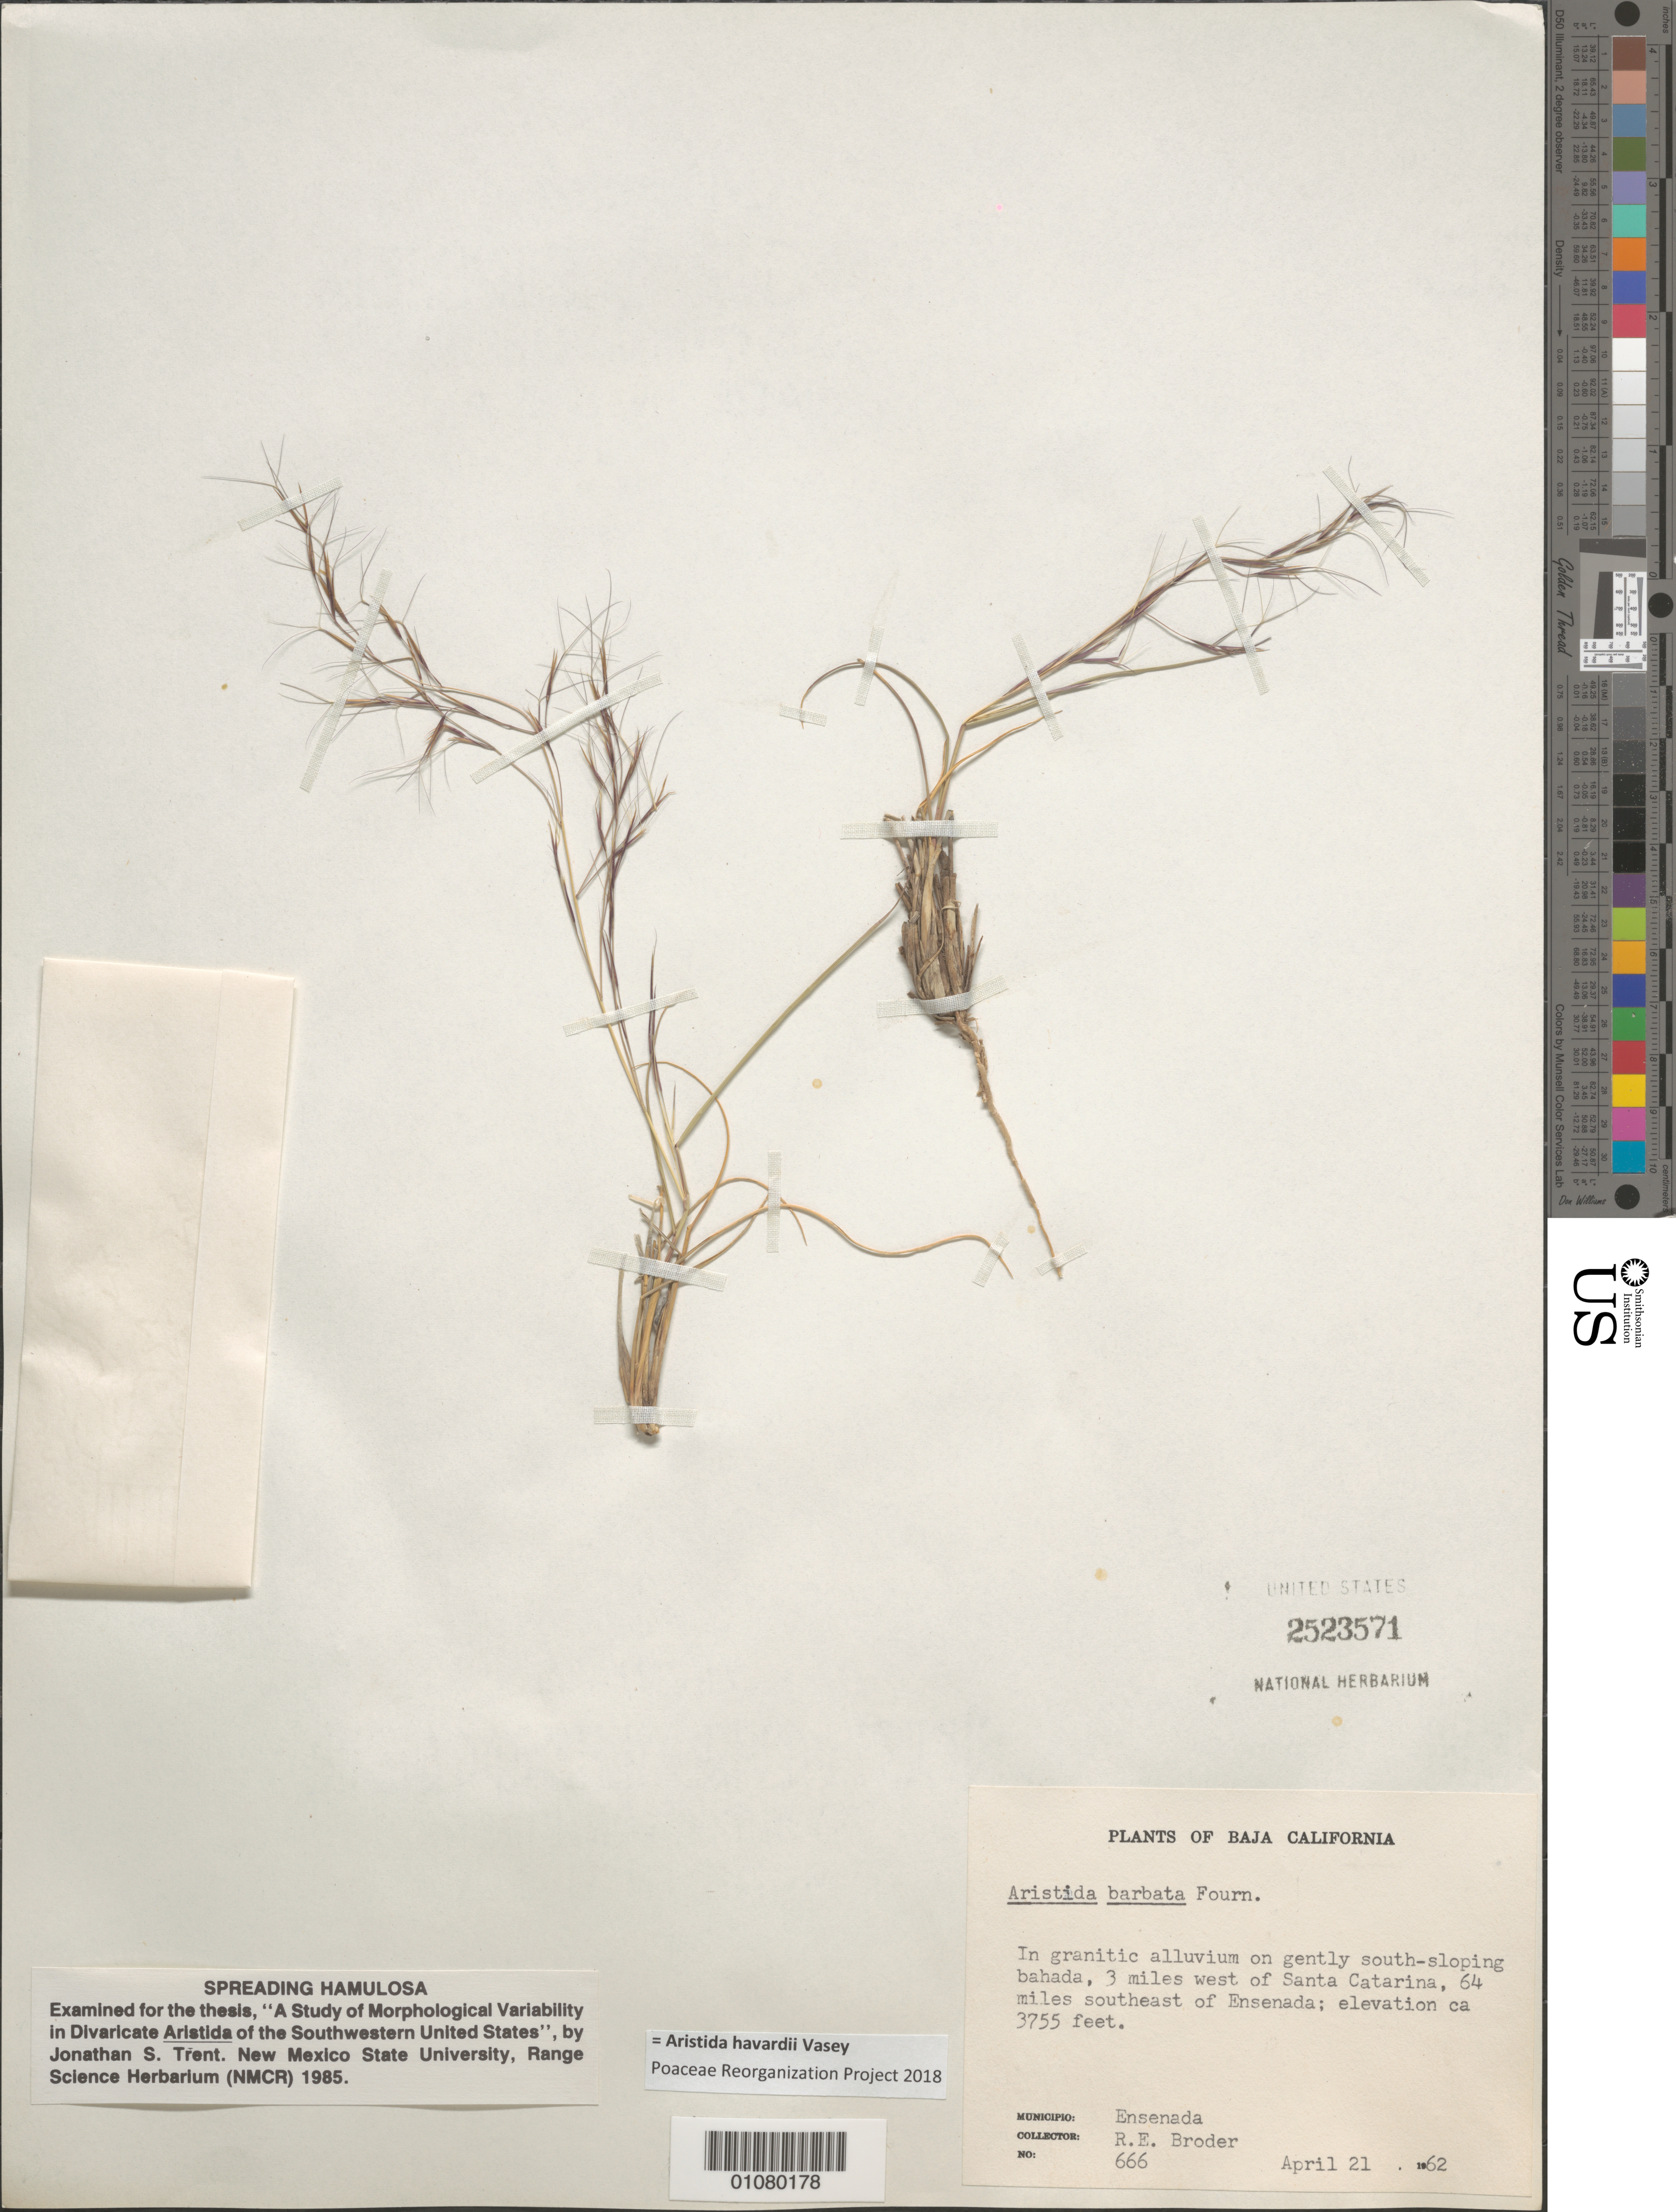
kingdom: Plantae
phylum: Tracheophyta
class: Liliopsida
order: Poales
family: Poaceae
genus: Aristida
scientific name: Aristida havardii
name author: Vasey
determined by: Poaceae Reorganization Project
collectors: R. Broder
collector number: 666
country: Mexico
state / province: Baja California Norte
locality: W of Santa Catarina, SE of Ensenada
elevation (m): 1145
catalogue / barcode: US 2523571